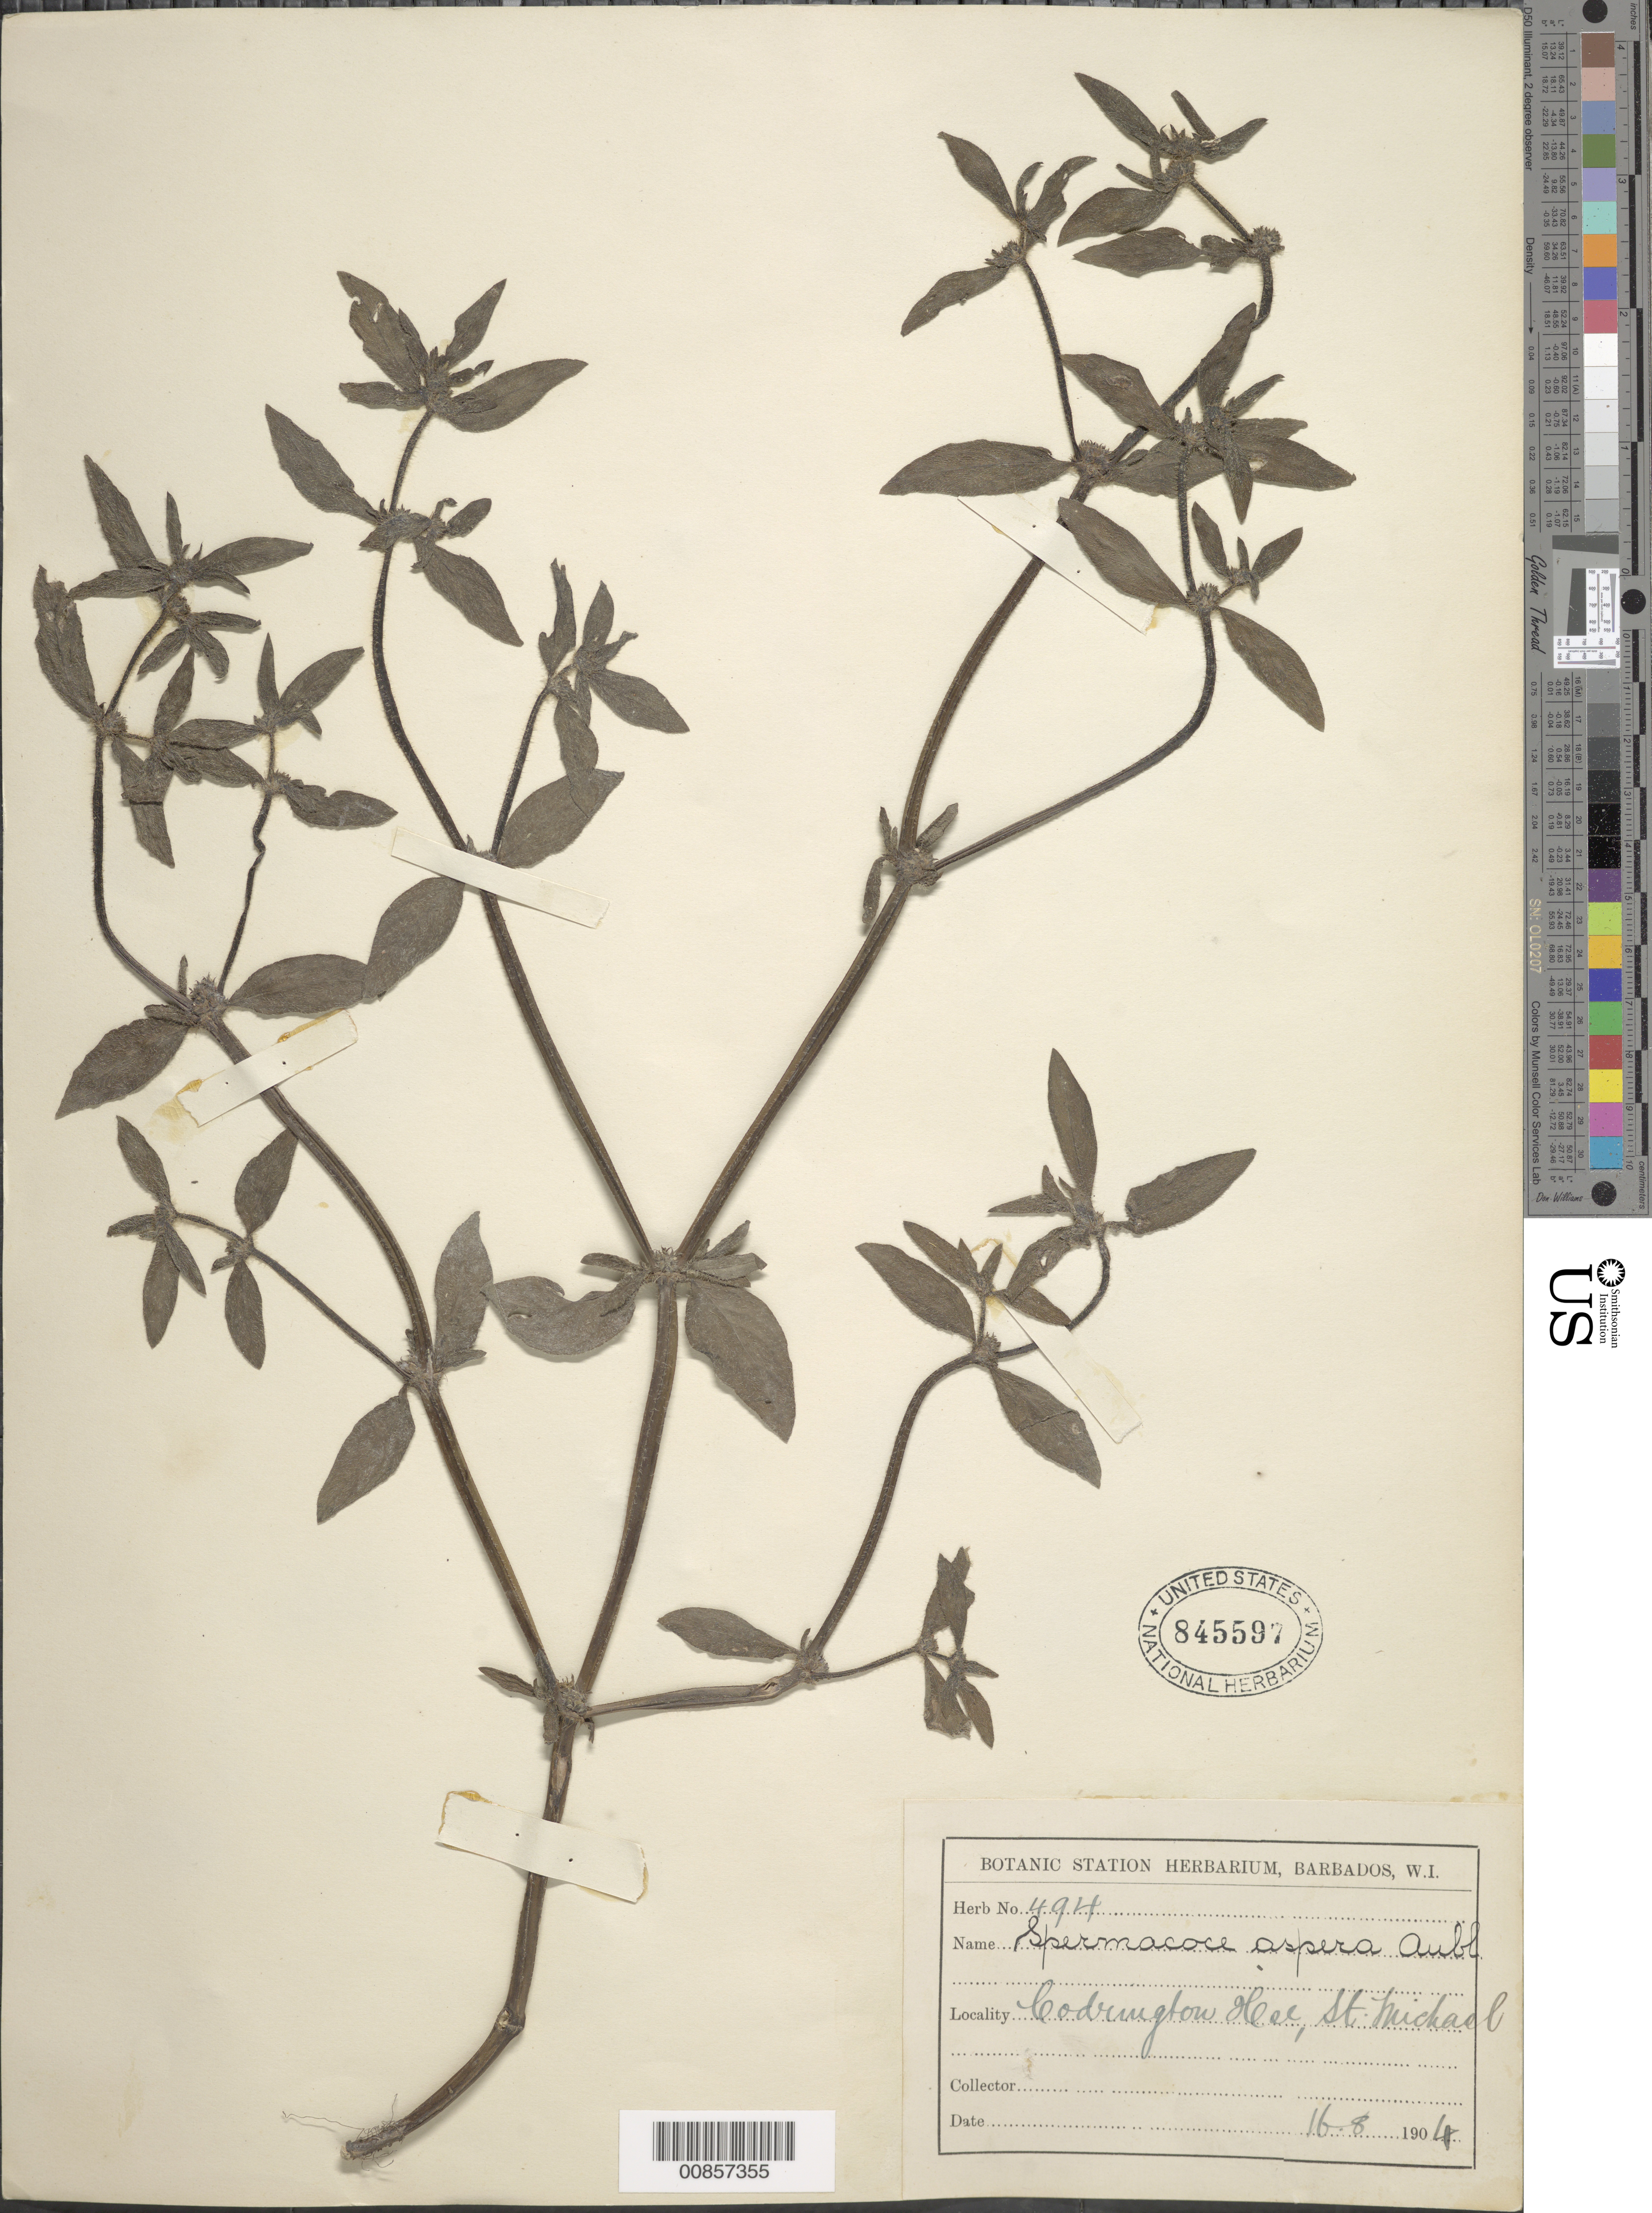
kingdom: Plantae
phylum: Tracheophyta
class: Magnoliopsida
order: Gentianales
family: Rubiaceae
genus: Spermacoce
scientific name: Spermacoce latifolia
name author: Aubl.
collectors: ex herb. Bot. Sta. Barbados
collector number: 494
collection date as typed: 16 Aug 1904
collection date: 1904-08-16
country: Barbados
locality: Codrington Hse., St. Michael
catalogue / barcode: US 845597